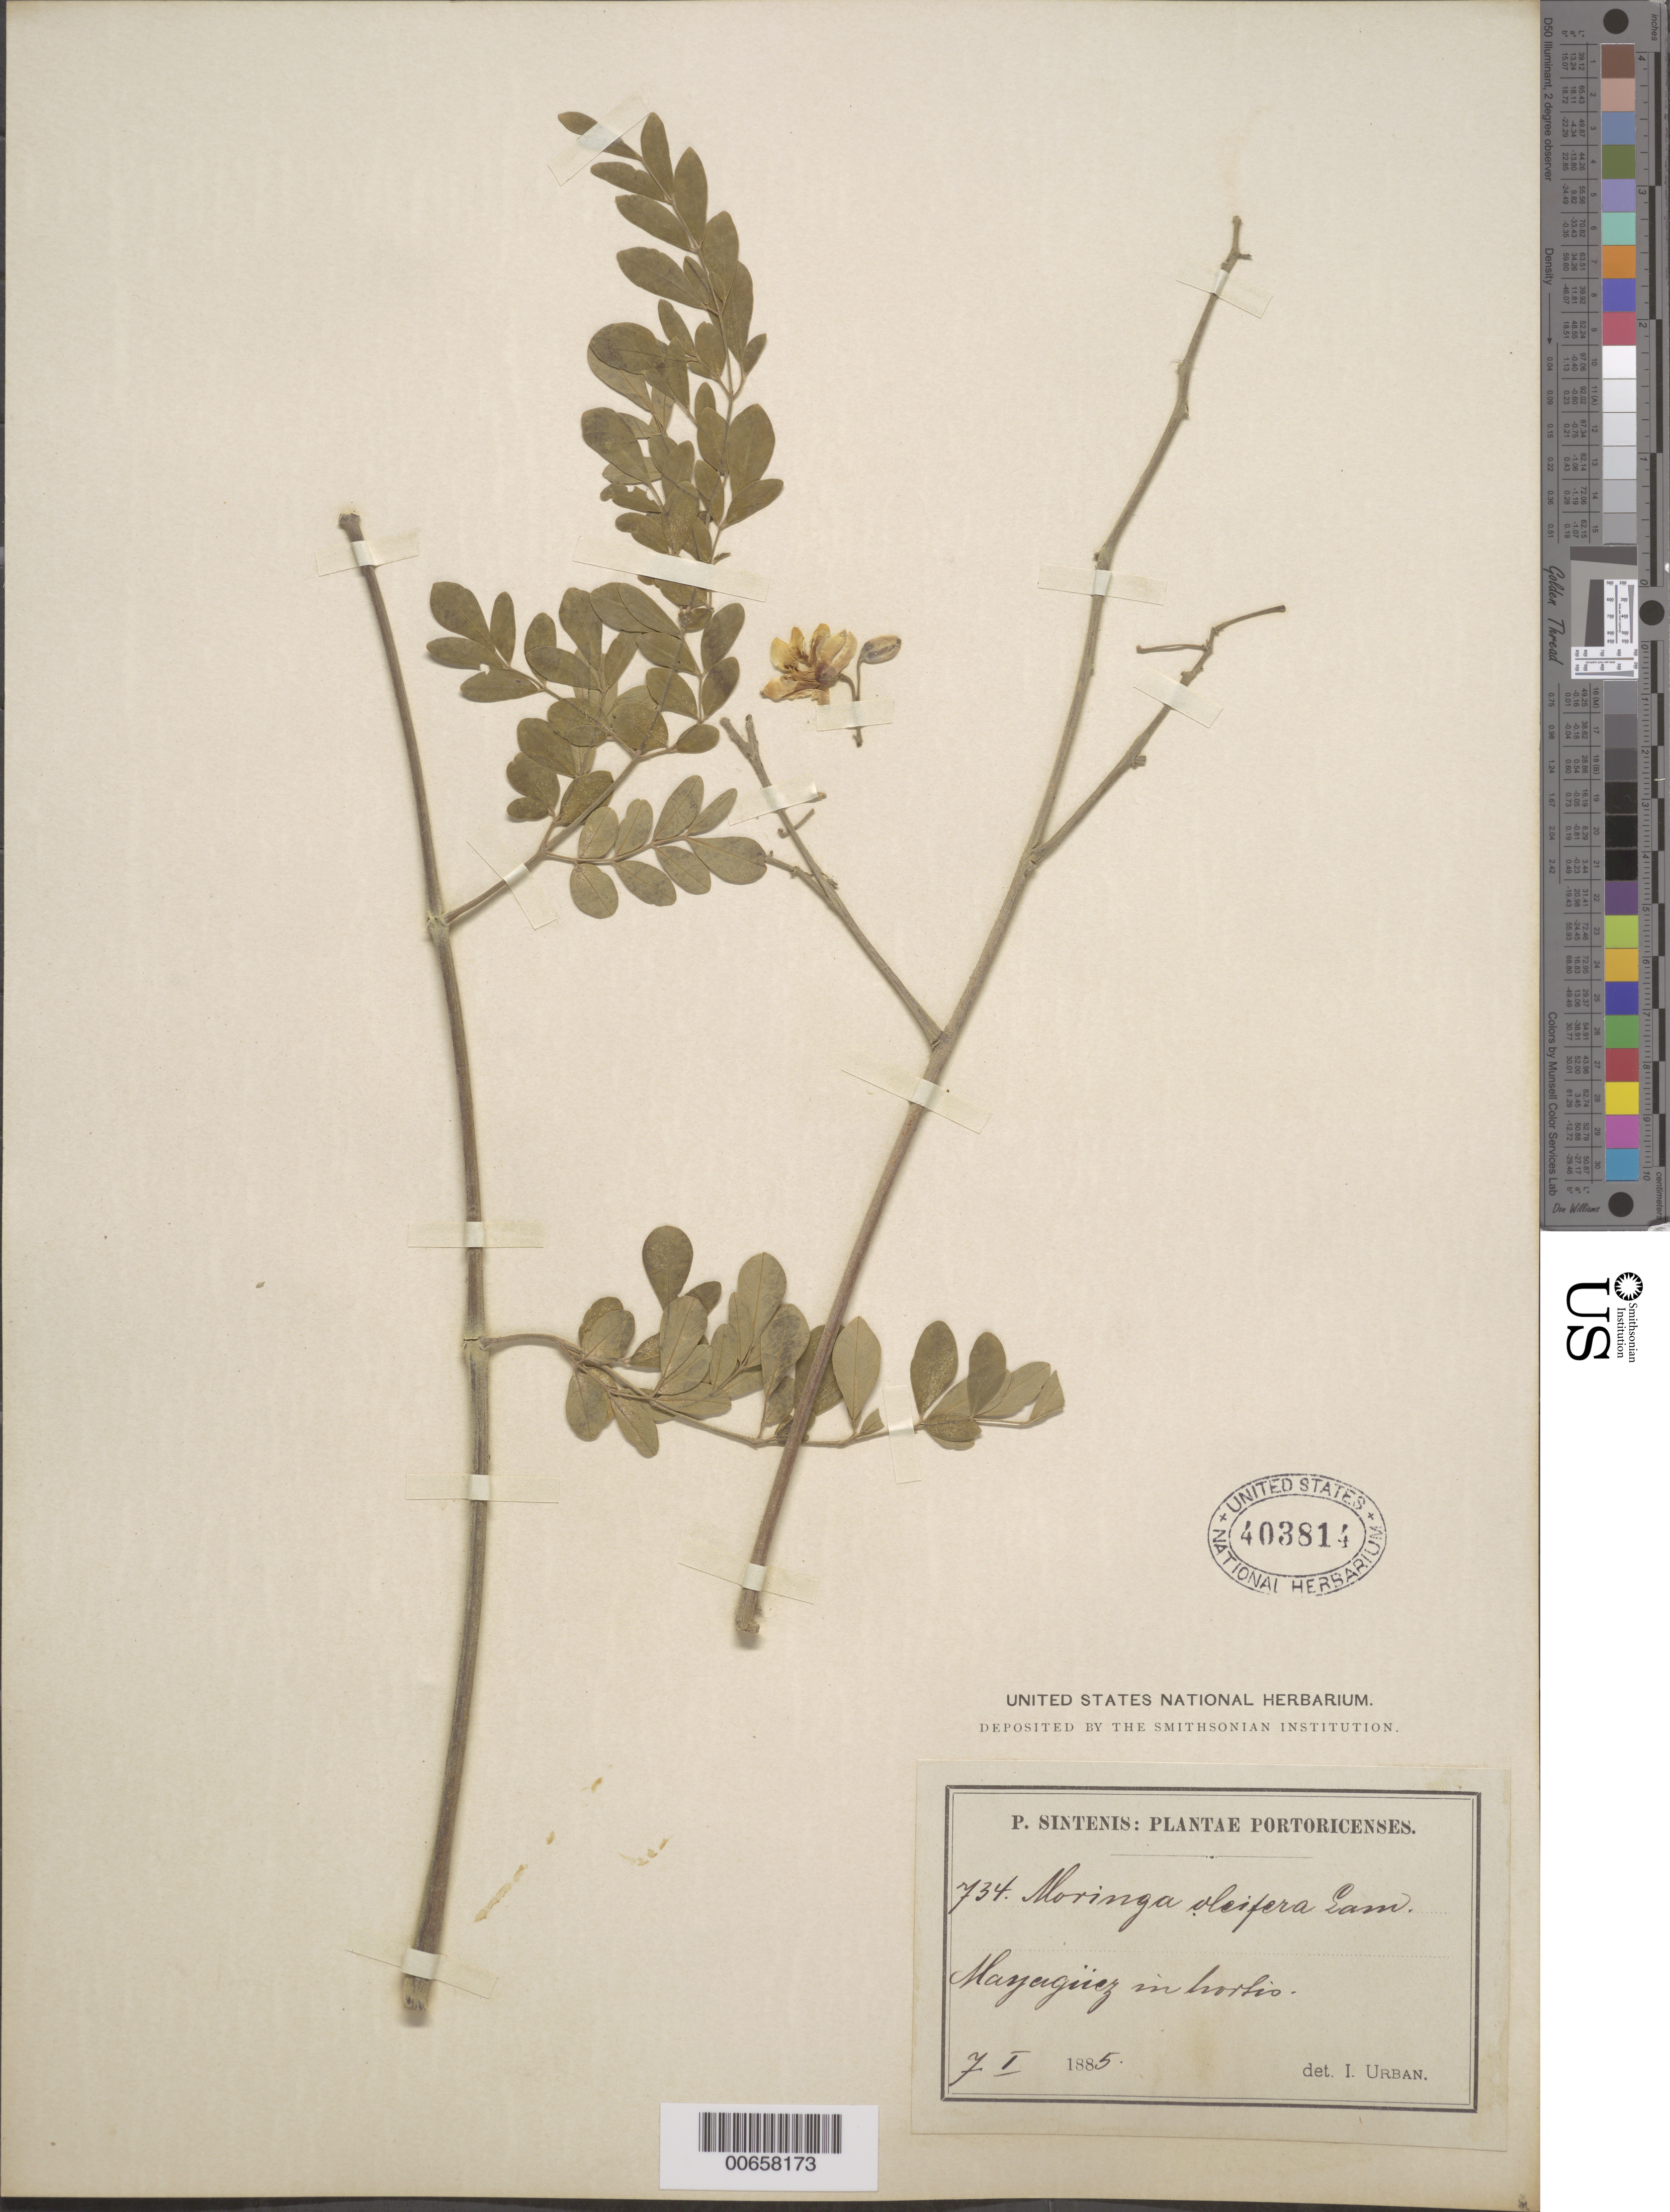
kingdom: Plantae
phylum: Tracheophyta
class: Magnoliopsida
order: Brassicales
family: Moringaceae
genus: Moringa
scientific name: Moringa oleifera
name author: Lam.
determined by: Urban, Ignatz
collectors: P. Sintenis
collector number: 734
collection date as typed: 07 Jan 1885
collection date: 1885-01-07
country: Puerto Rico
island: Greater Antilles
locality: Mayaguez.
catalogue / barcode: US 403814